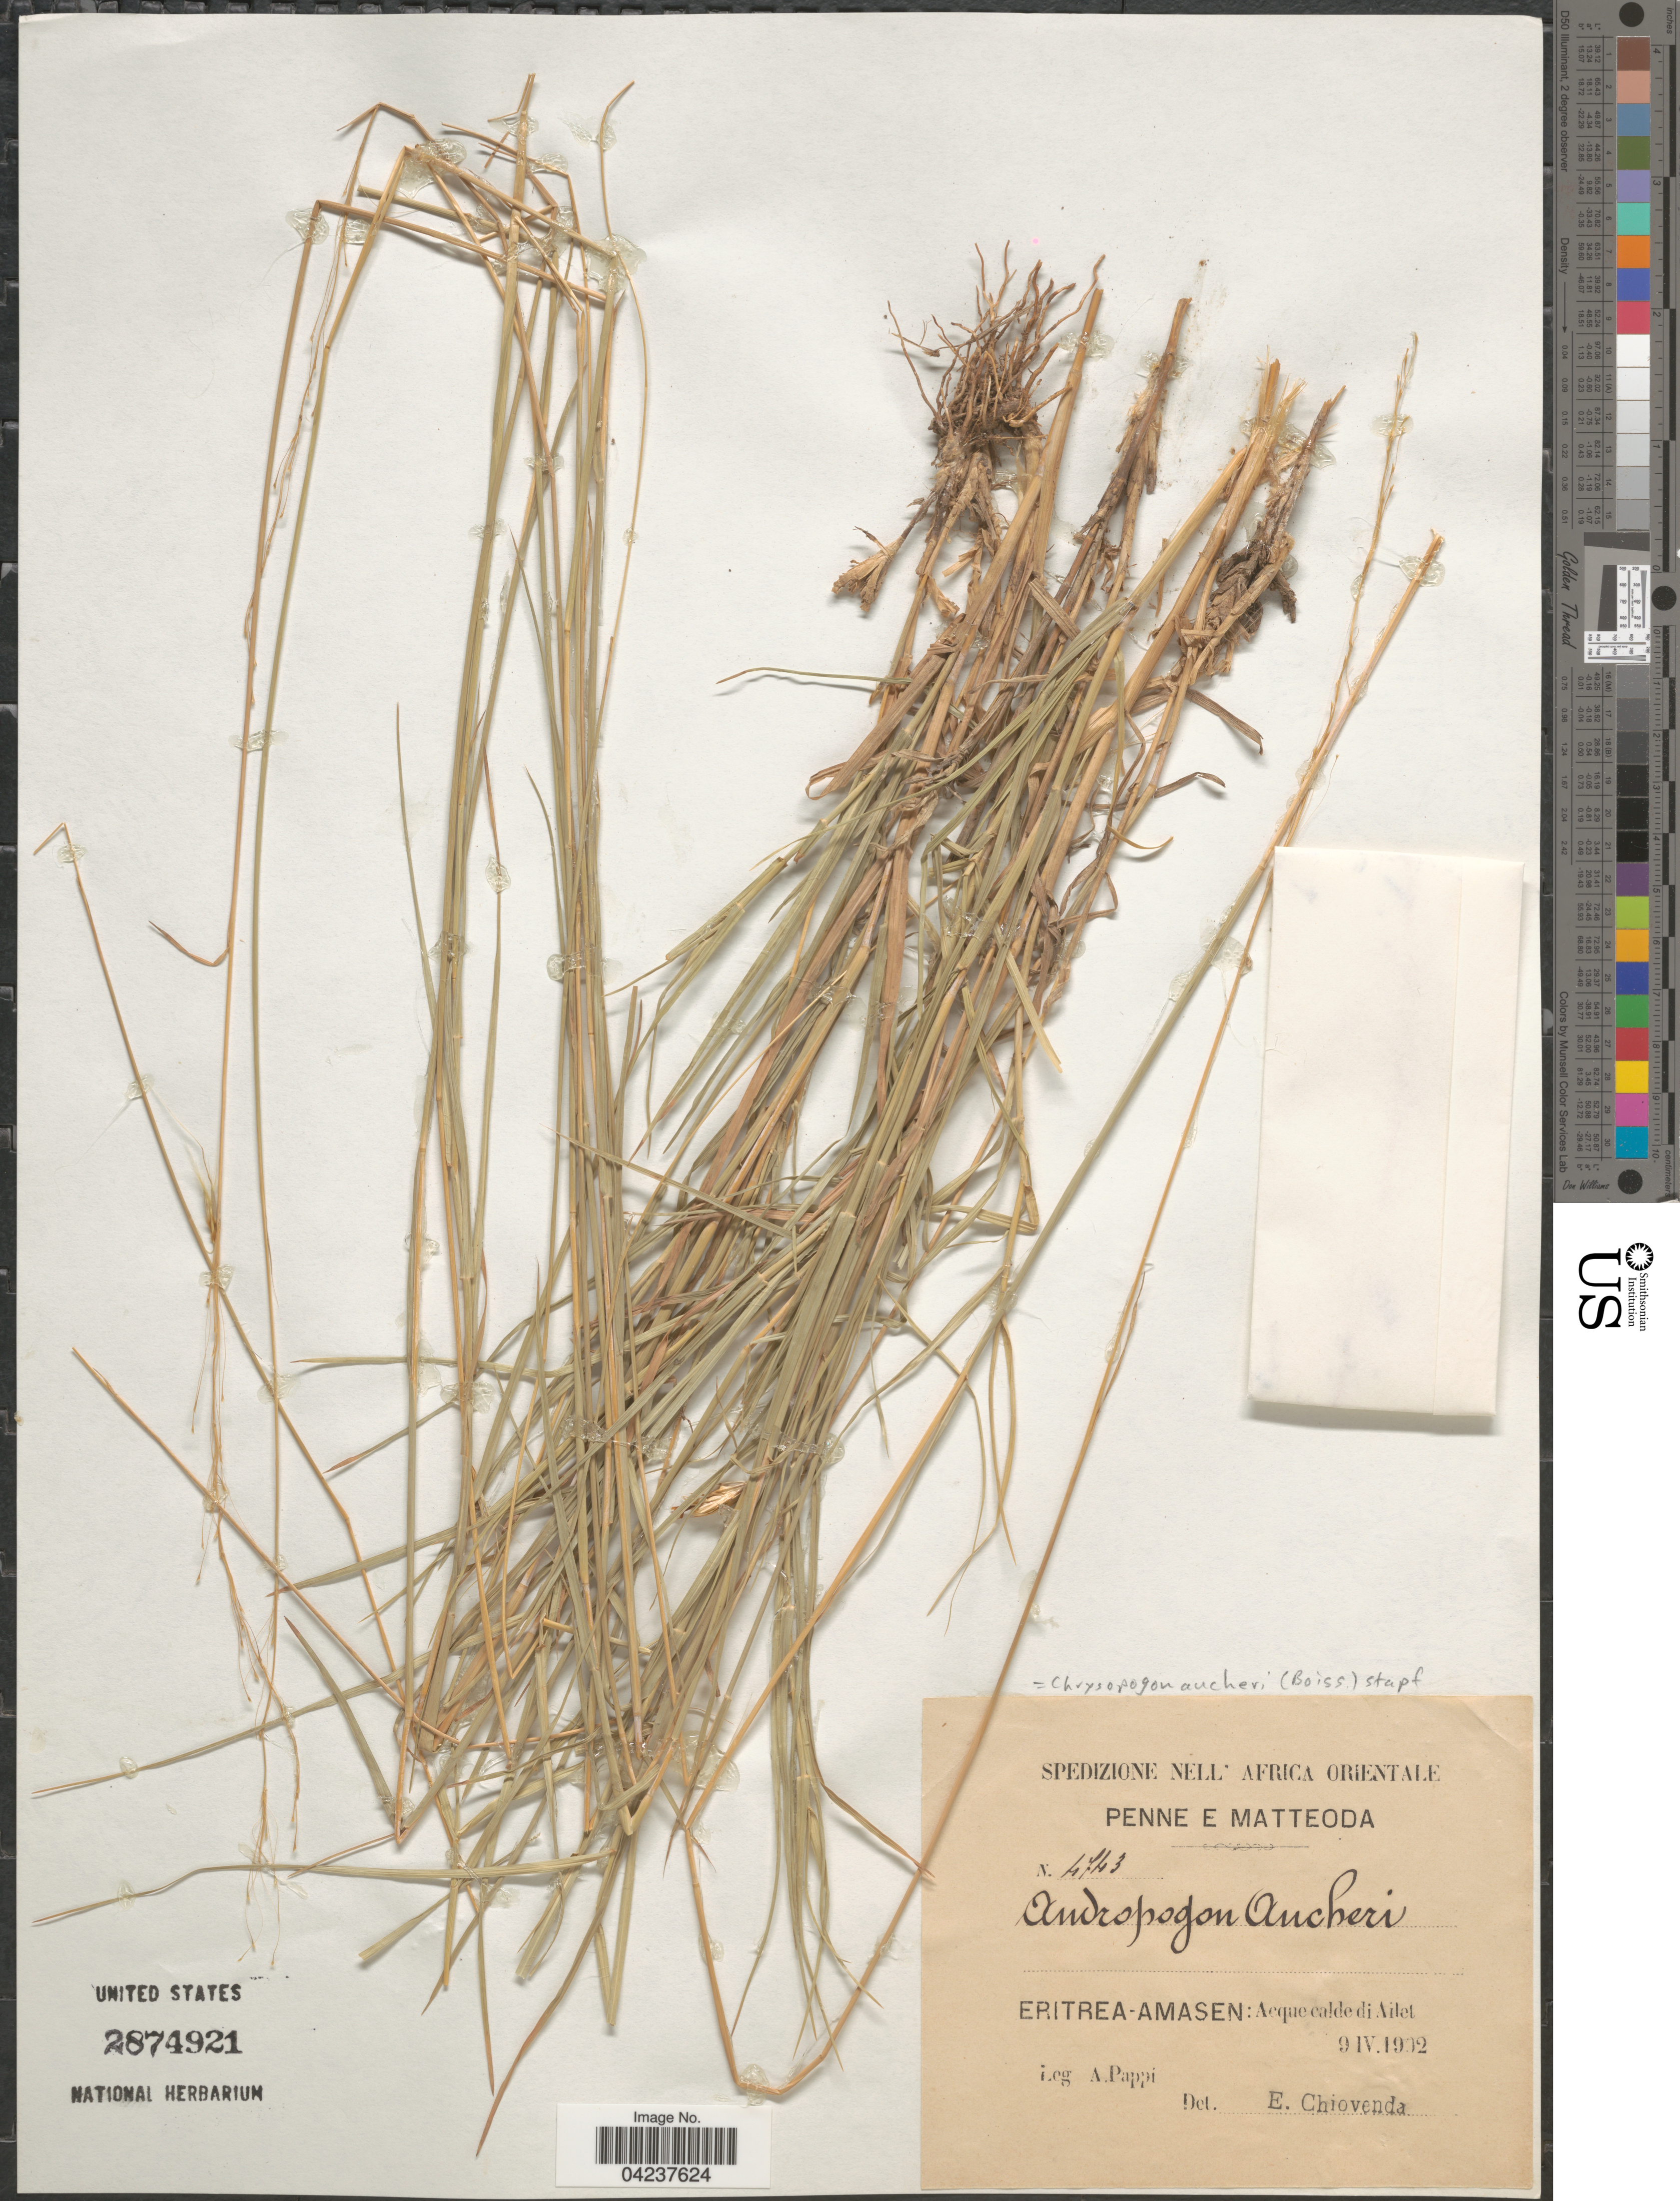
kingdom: Plantae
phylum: Tracheophyta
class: Liliopsida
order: Poales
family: Poaceae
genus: Chrysopogon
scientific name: Chrysopogon plumulosus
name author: Hochst.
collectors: A. Pappi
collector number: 4743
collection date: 1902-04-09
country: Eritrea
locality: Africa Orientale. Eritrea-Amasen:Acquecalde di Ailet.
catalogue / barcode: US 2874921